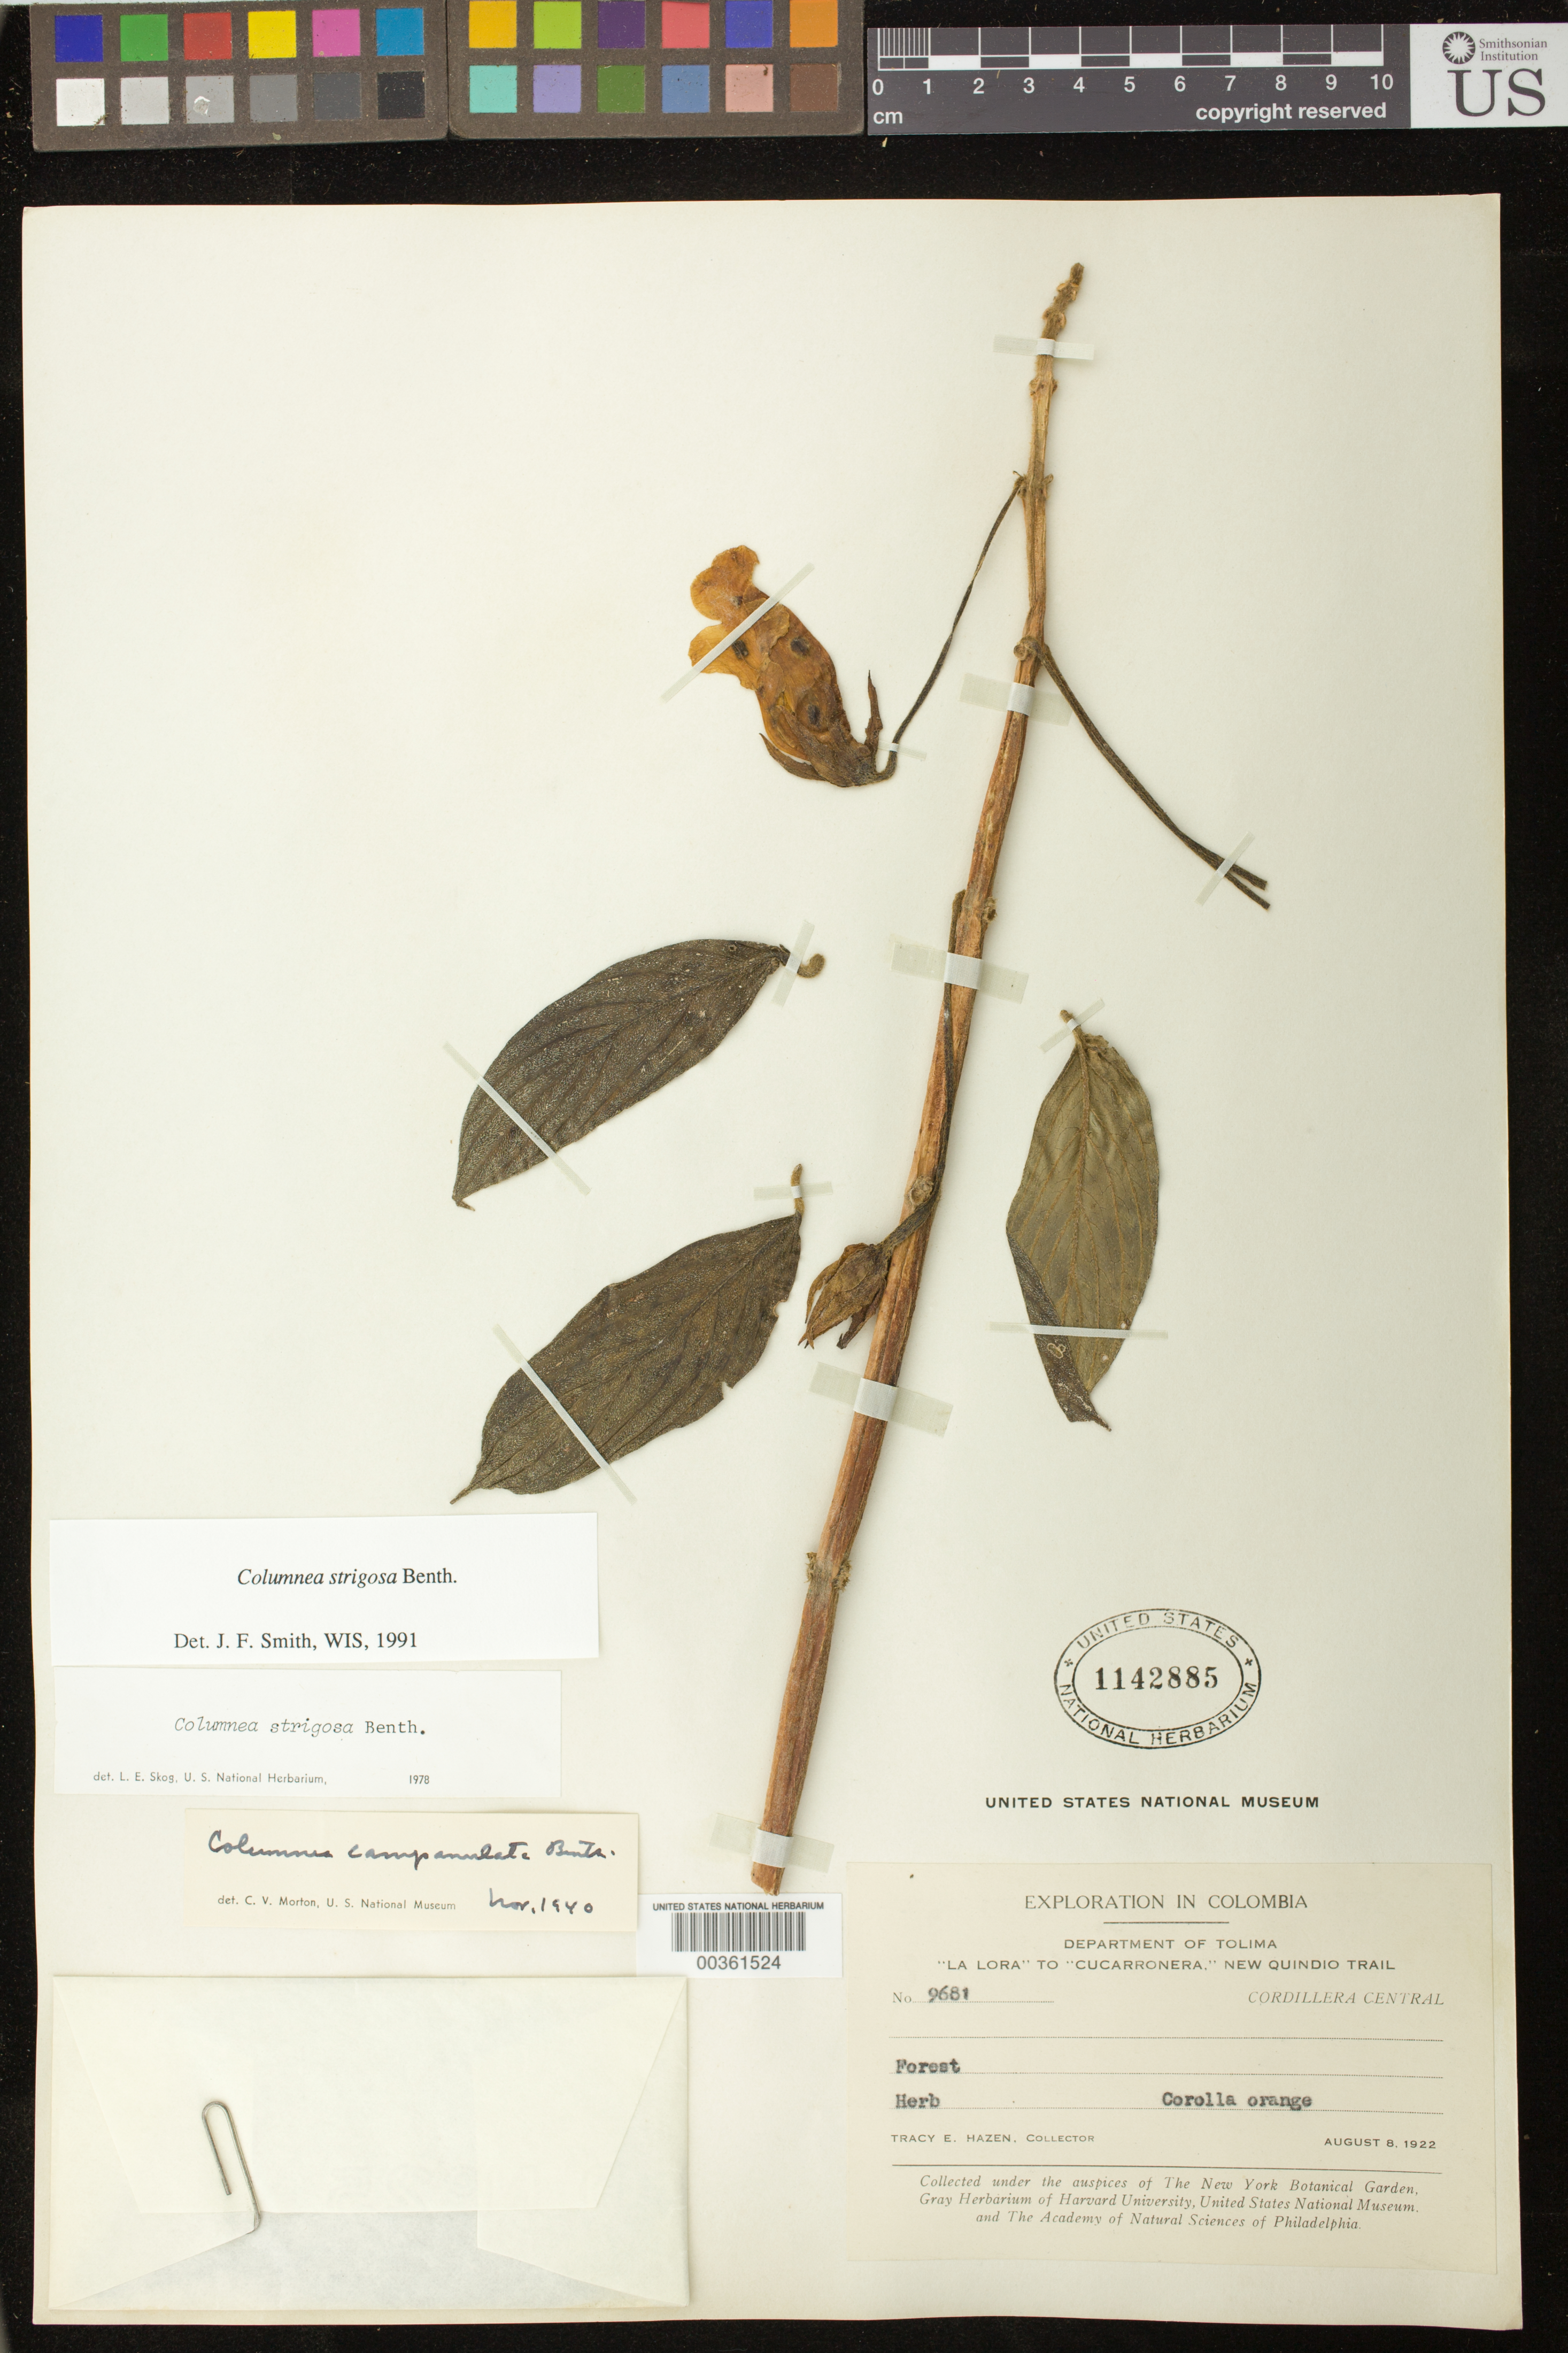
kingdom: Plantae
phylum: Tracheophyta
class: Magnoliopsida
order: Lamiales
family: Gesneriaceae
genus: Columnea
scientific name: Columnea strigosa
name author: Benth.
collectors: T. E. Hazen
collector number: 9681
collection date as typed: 08 Aug 1922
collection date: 1922-08-08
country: Colombia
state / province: Tolima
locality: La Lora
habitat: forest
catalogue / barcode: US 1142885